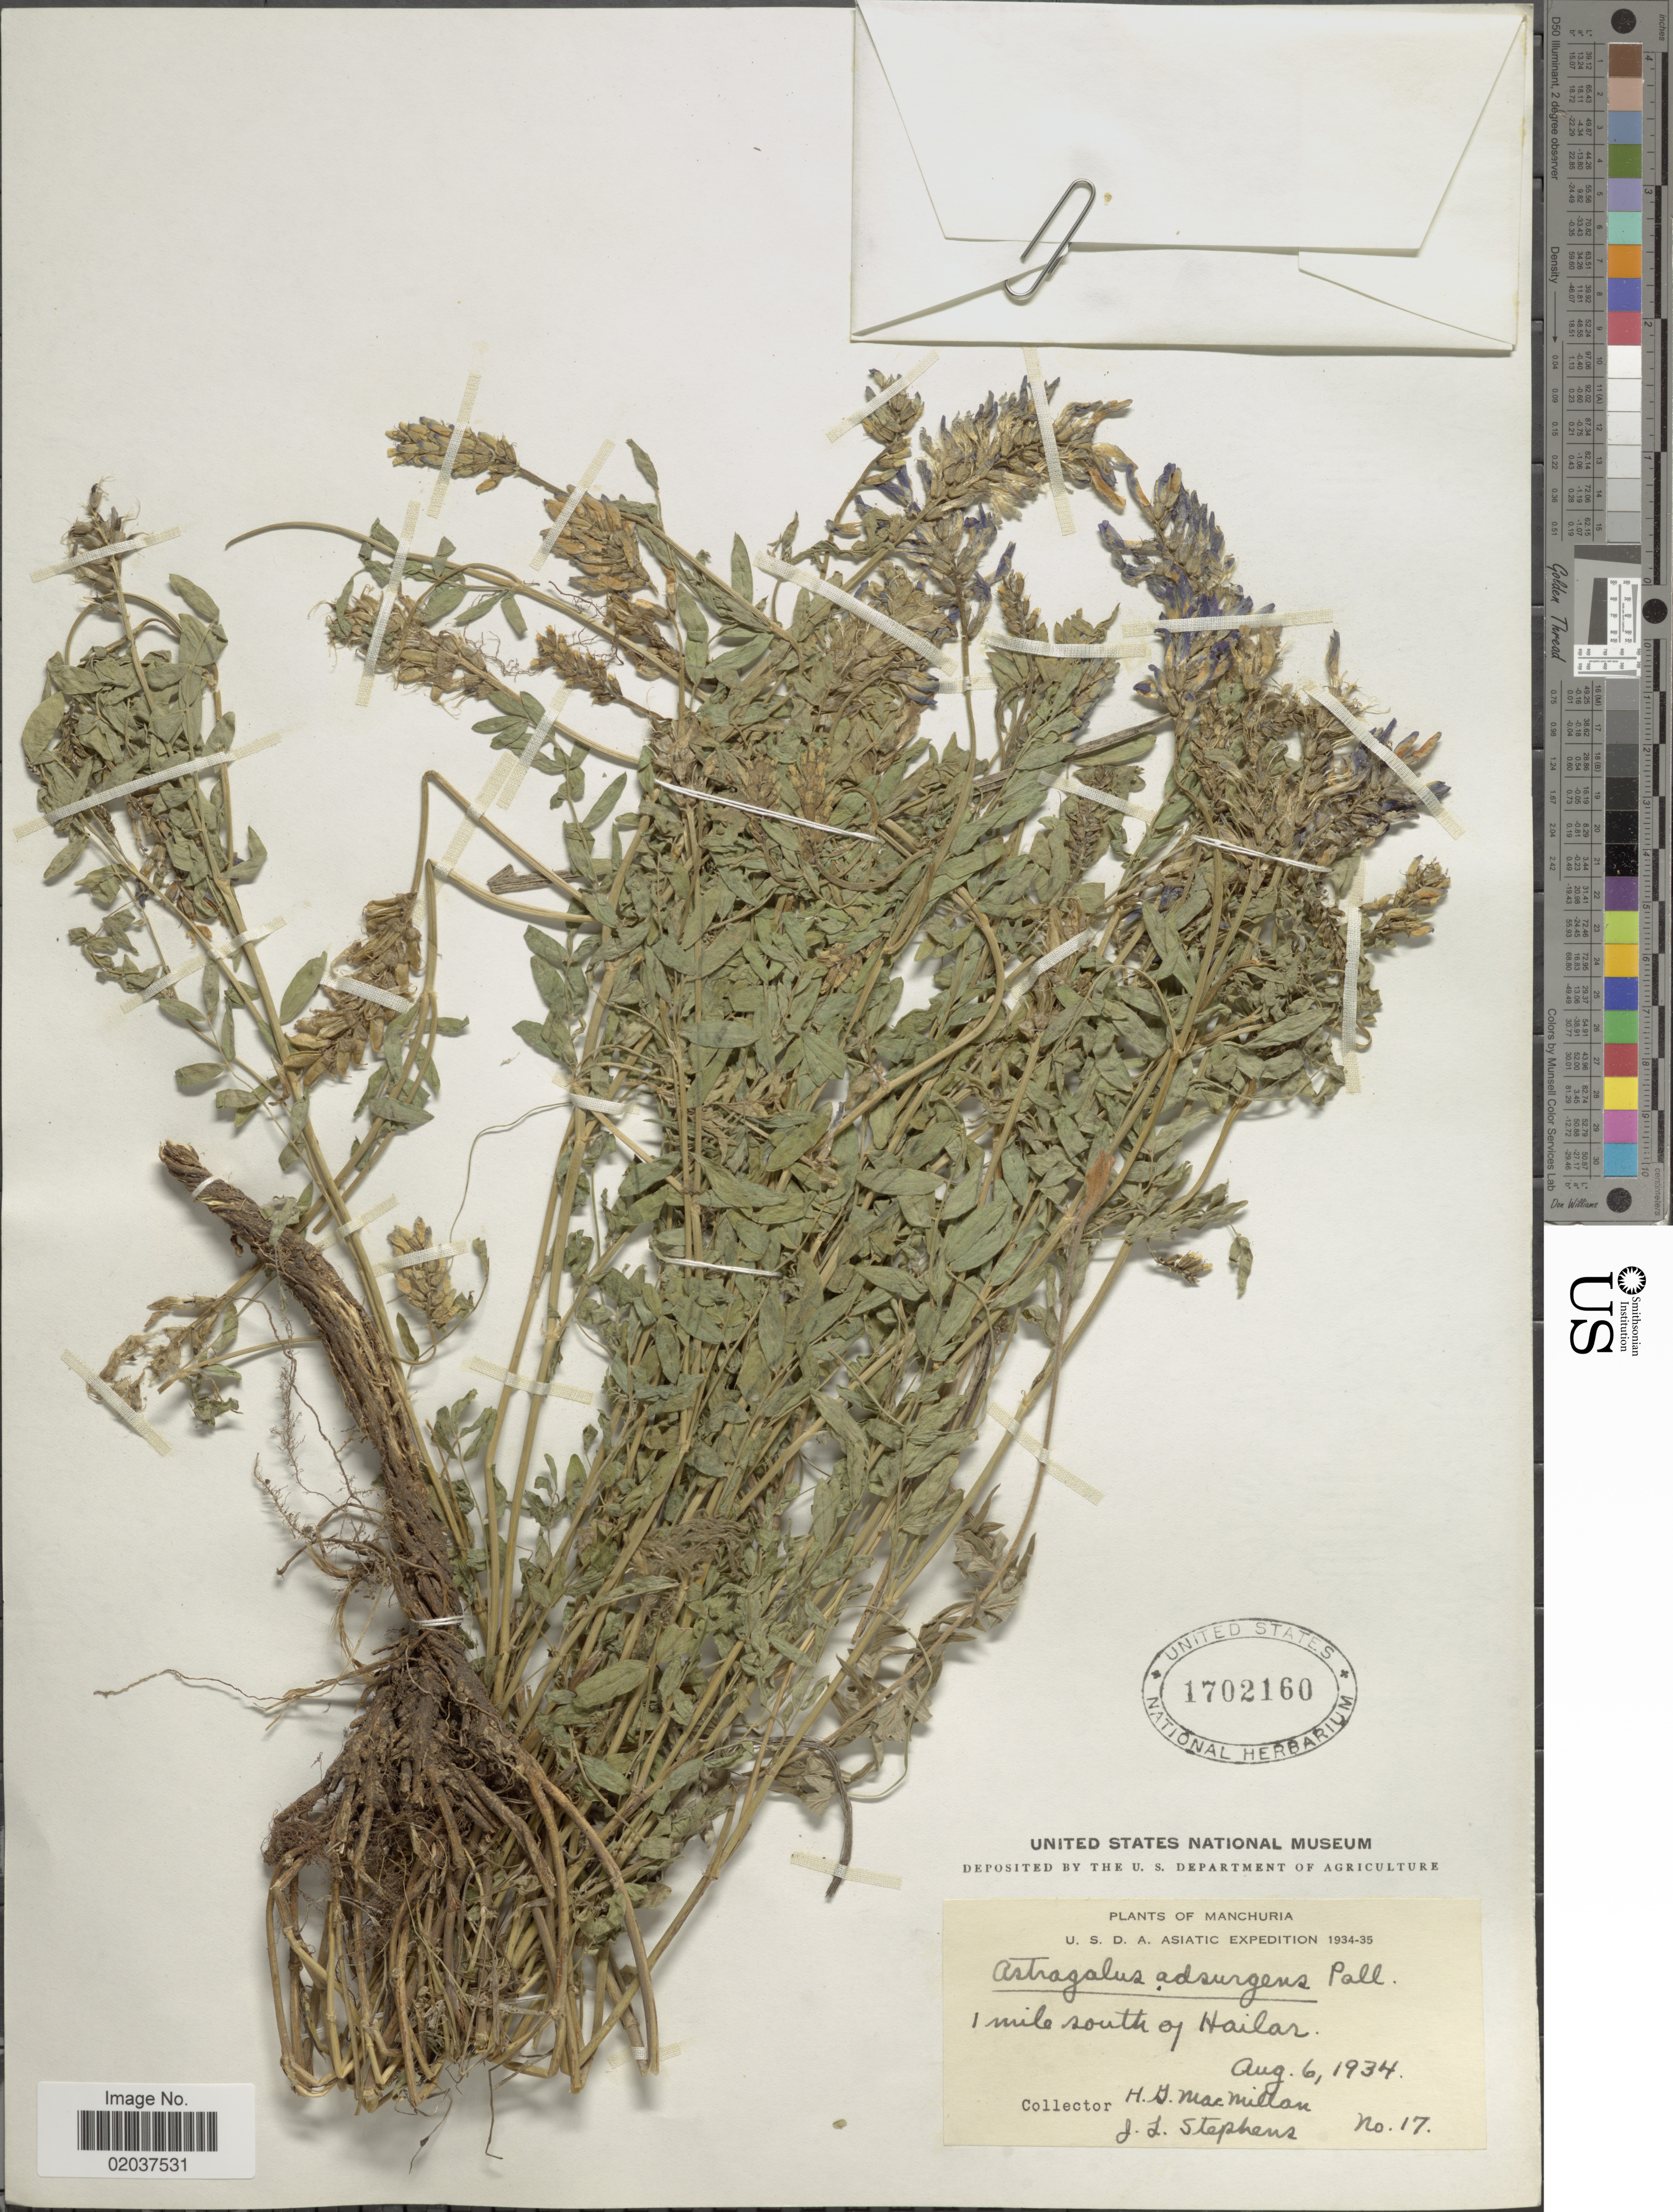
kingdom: Plantae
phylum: Tracheophyta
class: Magnoliopsida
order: Fabales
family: Fabaceae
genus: Astragalus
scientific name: Astragalus adsurgens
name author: Pall.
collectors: H. MacMillan & J. Stephens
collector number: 17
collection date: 1934-08-06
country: China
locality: Manchuria, 1 mile south of Hailar,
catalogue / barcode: US 1702160